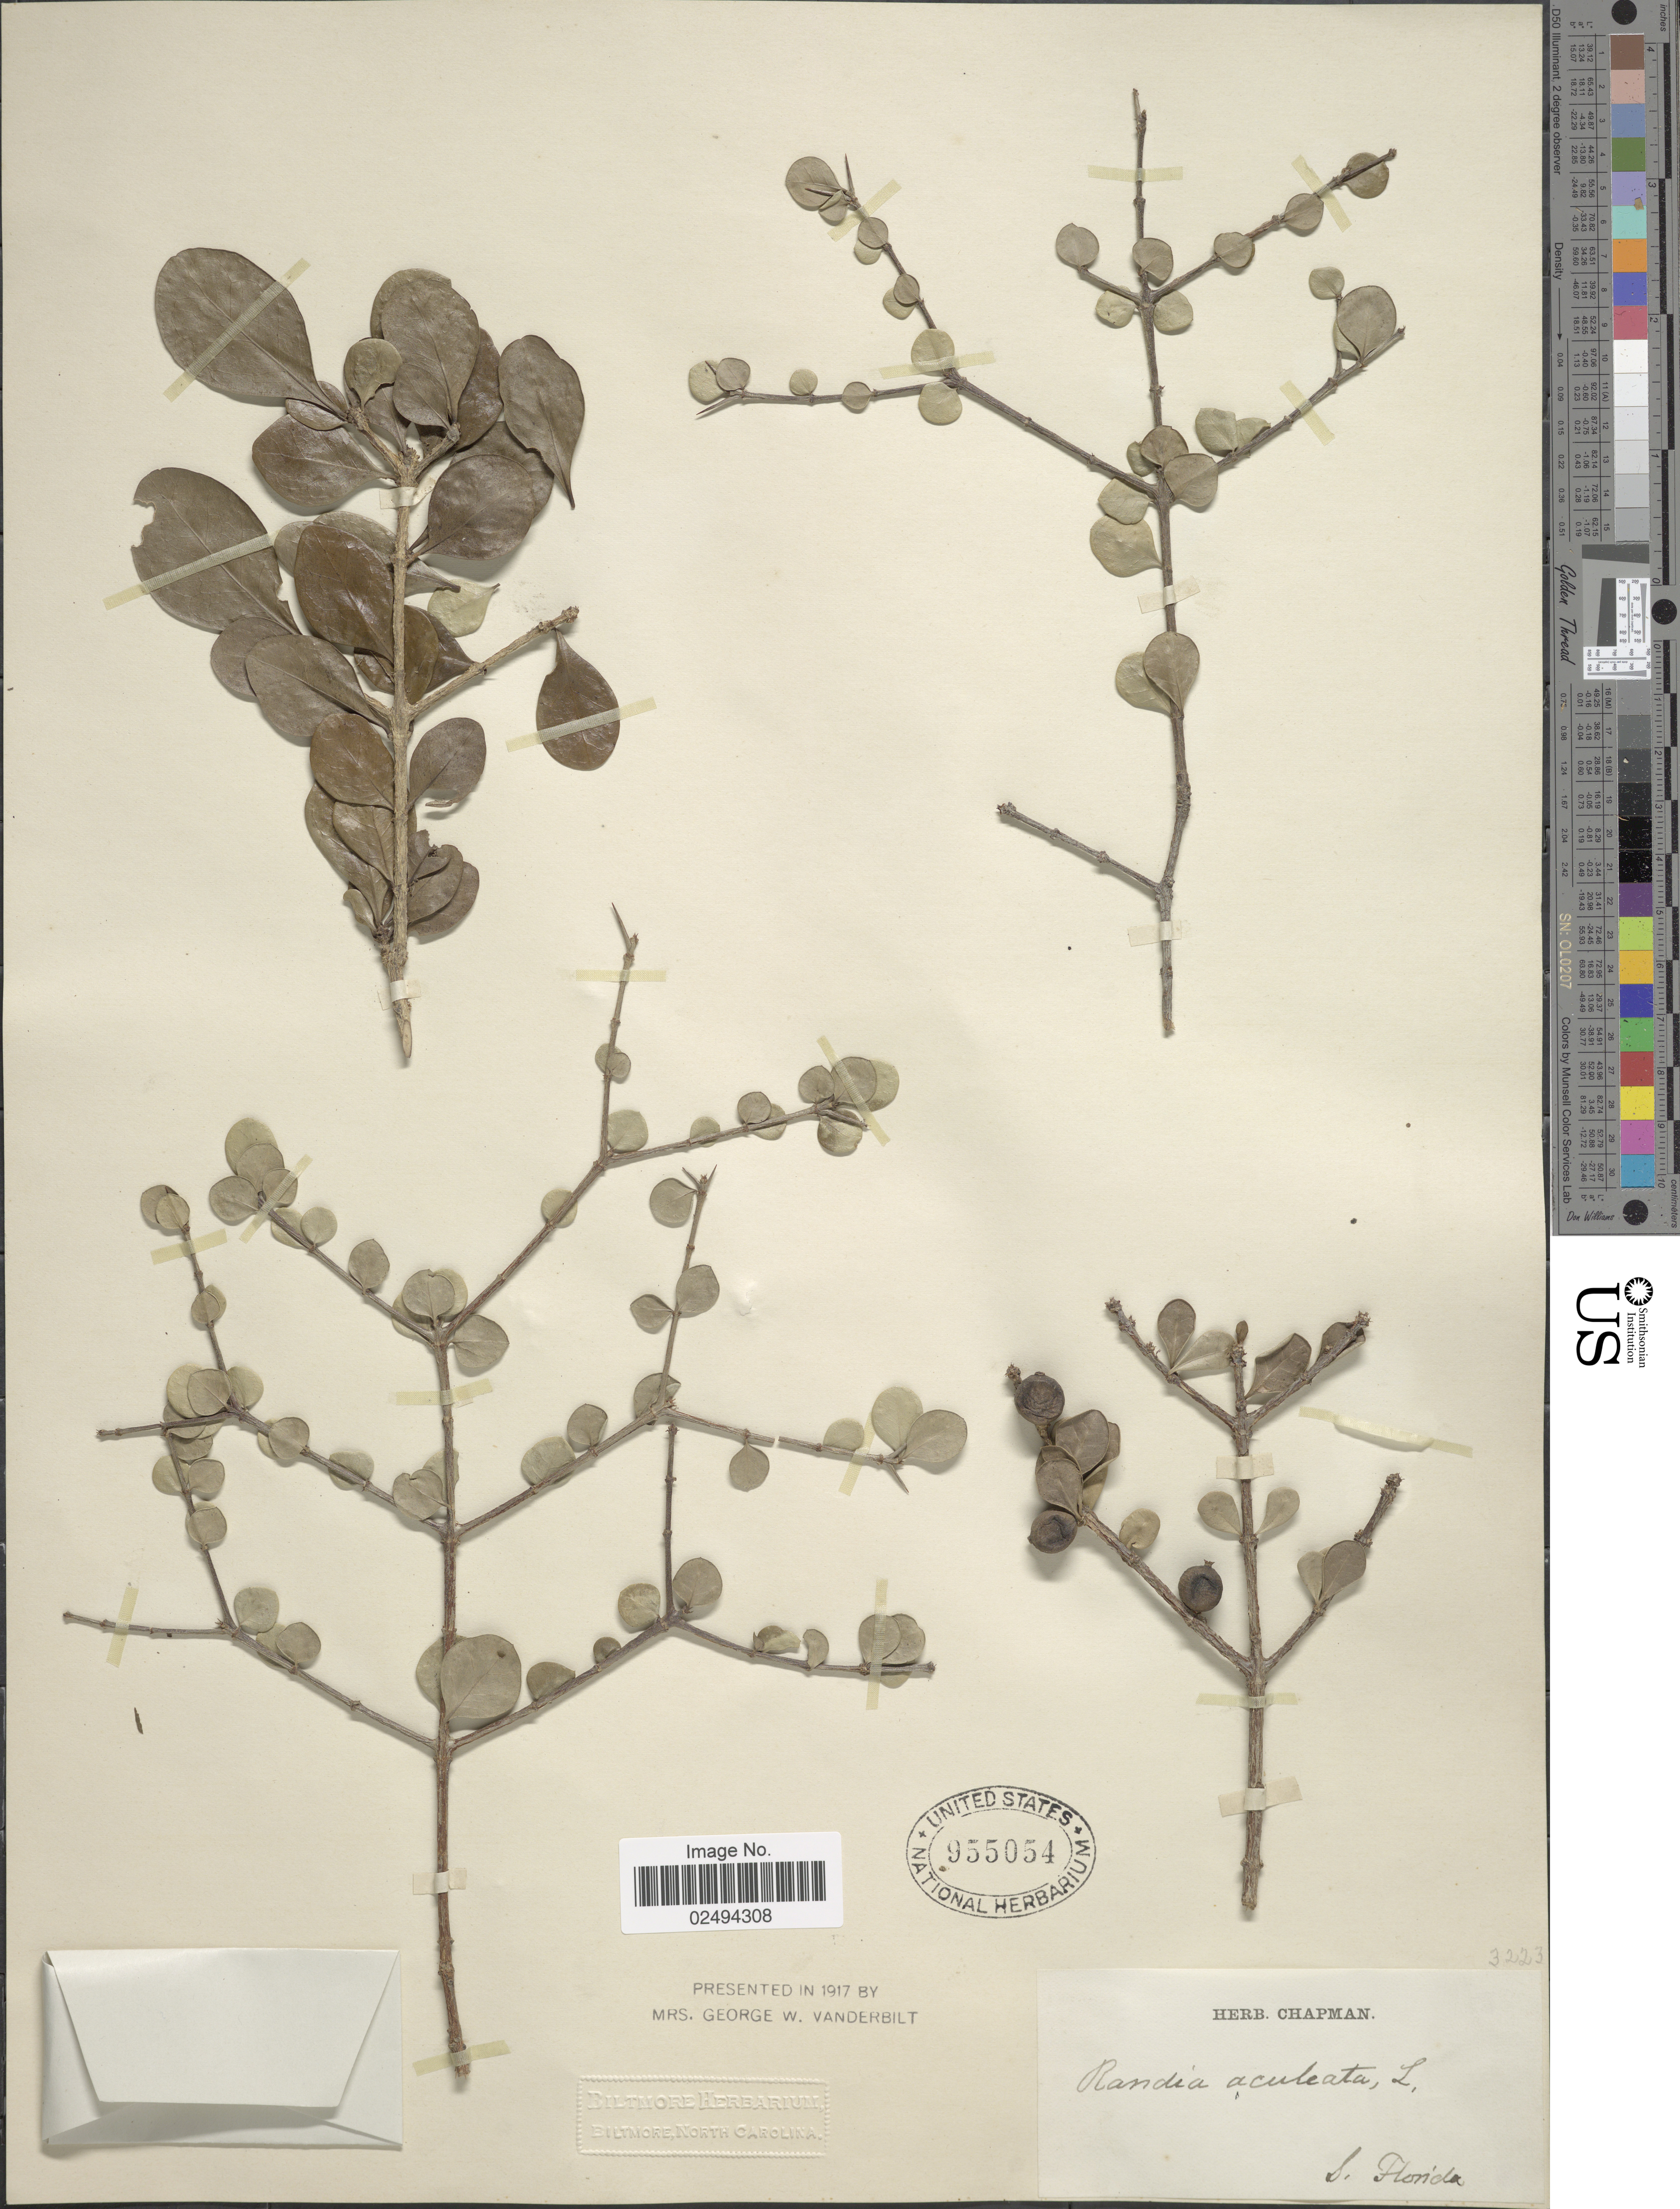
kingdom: Plantae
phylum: Tracheophyta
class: Magnoliopsida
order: Gentianales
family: Rubiaceae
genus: Randia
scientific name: Randia aculeata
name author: L.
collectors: ex herb. Chapman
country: United States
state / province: Florida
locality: S. Florida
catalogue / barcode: US 955054